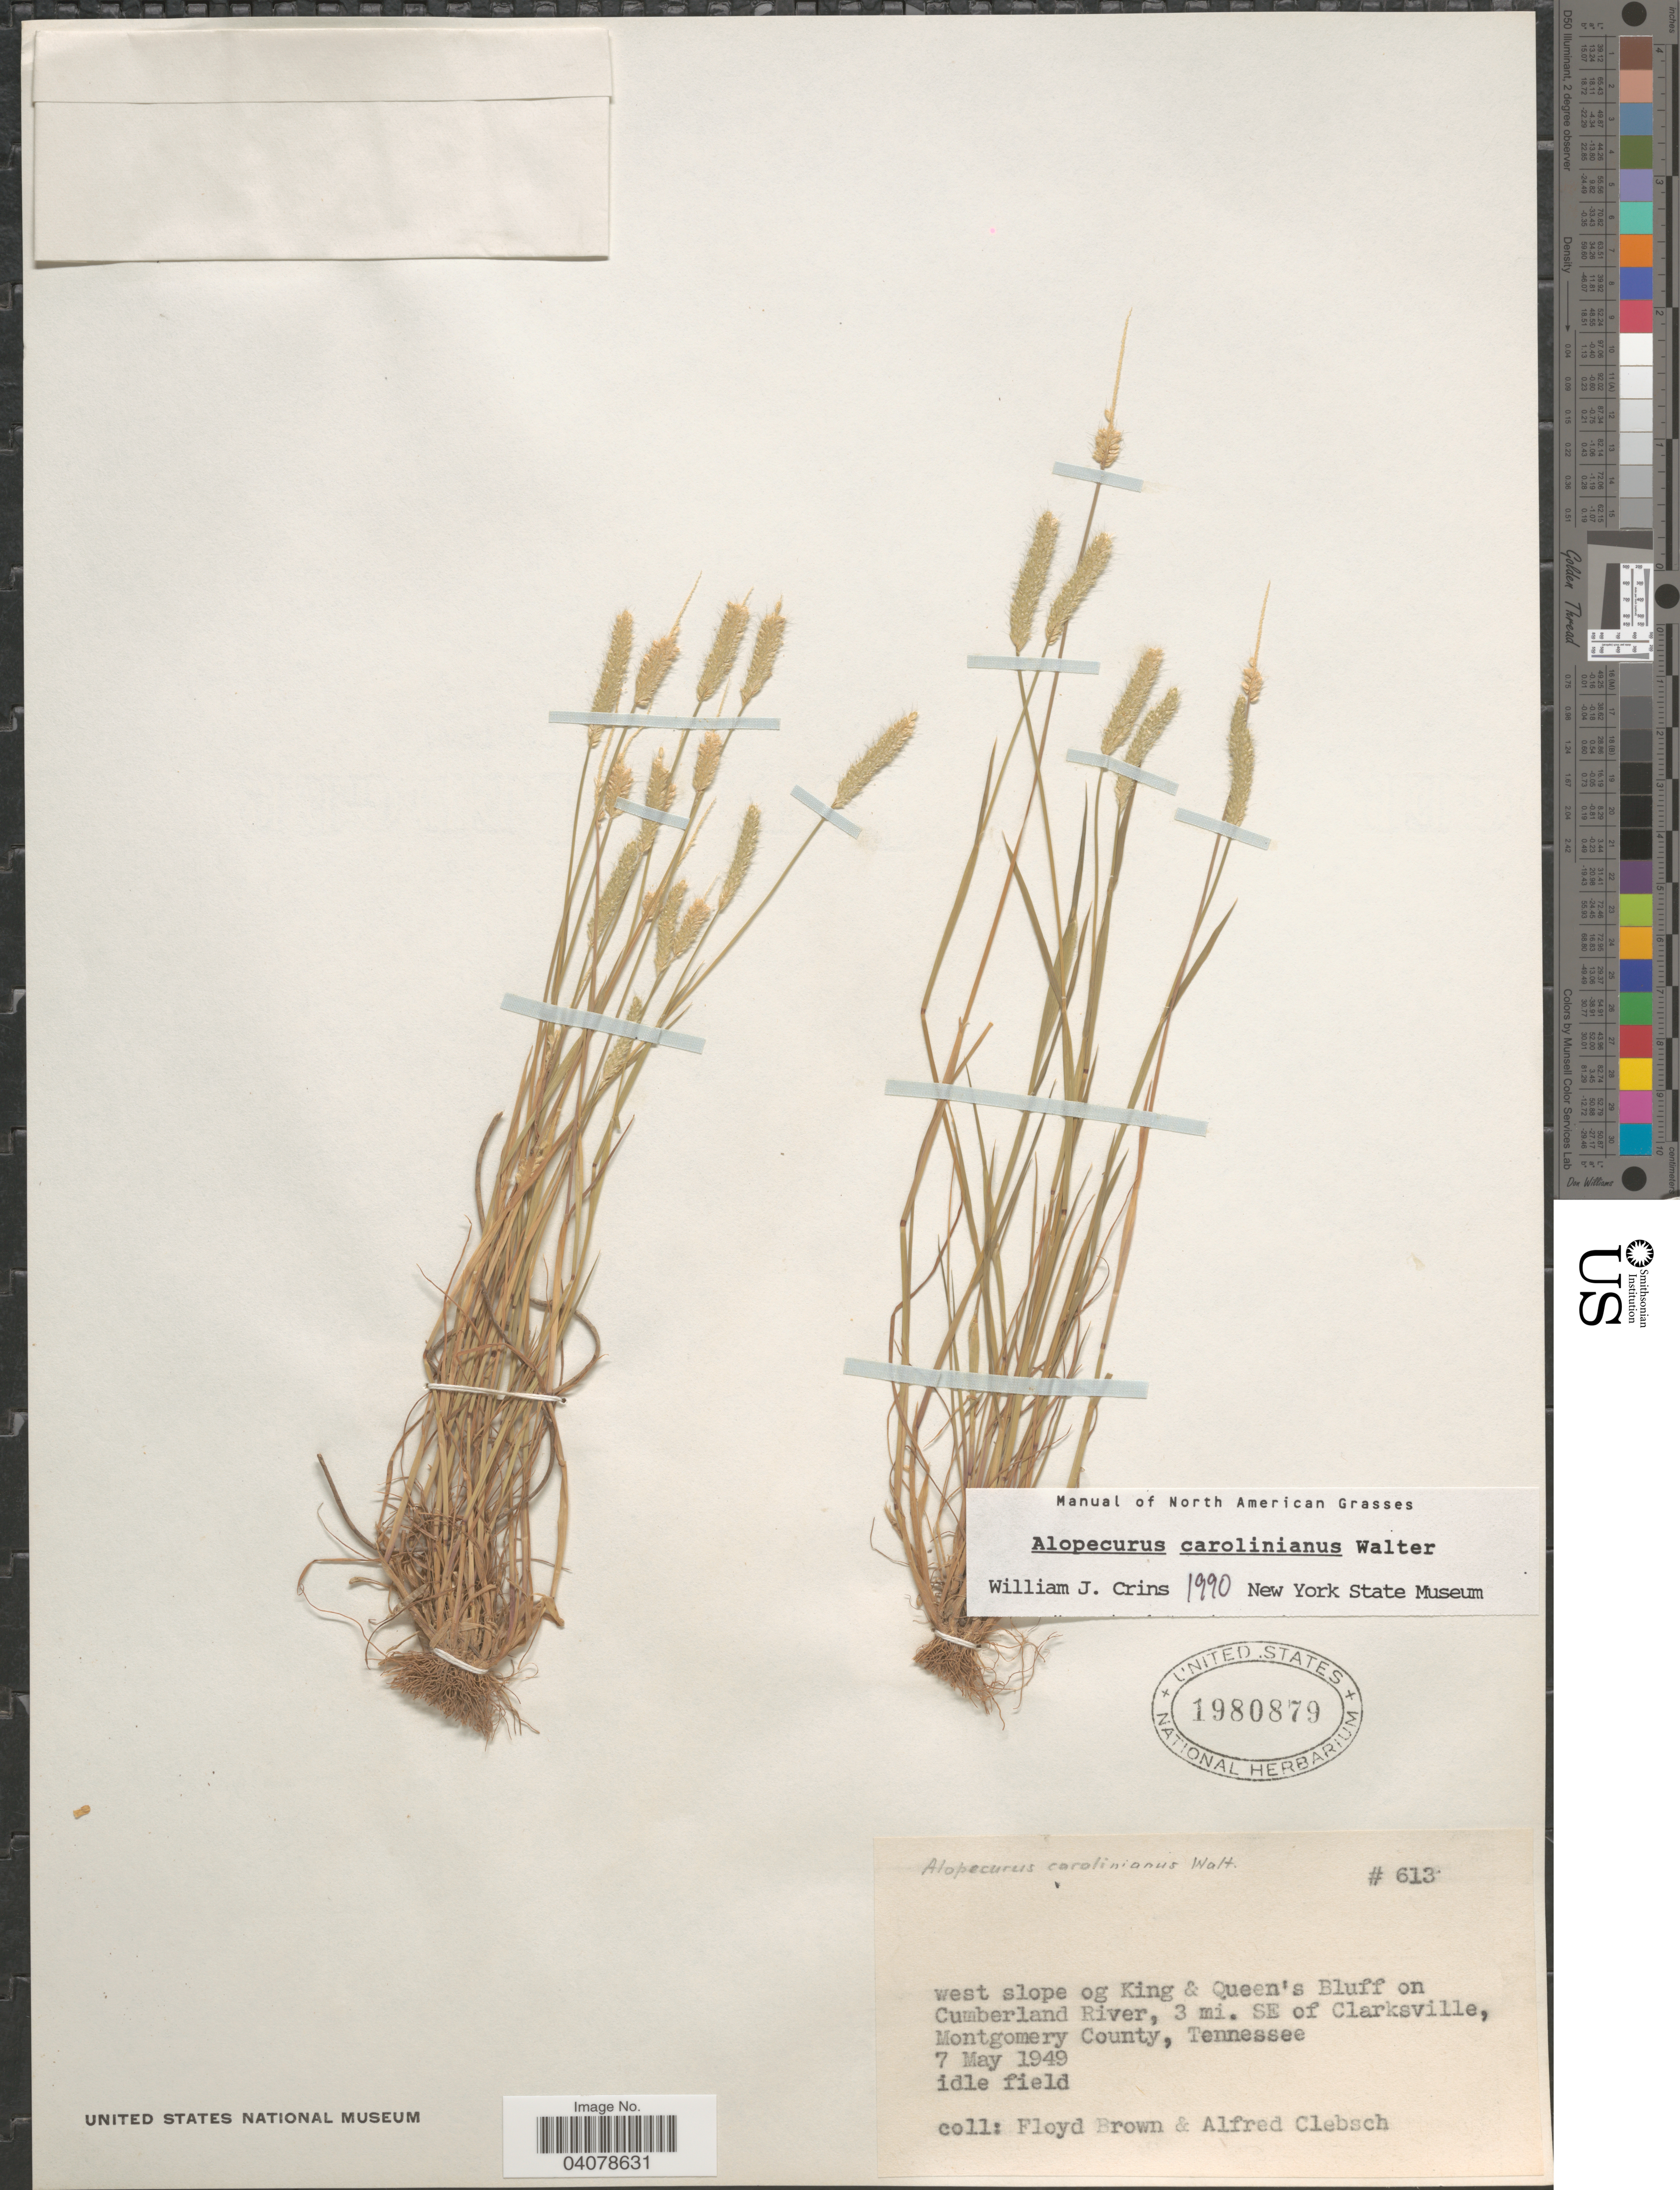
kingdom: Plantae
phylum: Tracheophyta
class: Liliopsida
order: Poales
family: Poaceae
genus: Alopecurus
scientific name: Alopecurus carolinianus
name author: Walter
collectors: F. Brown & A. Clebsch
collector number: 613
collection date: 1949-05-07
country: United States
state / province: Tennessee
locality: West slope og King & Queen's Bluff on Cumberland River, 3 mi. SE of Clarksville, Montgomery County.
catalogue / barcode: US 1980879